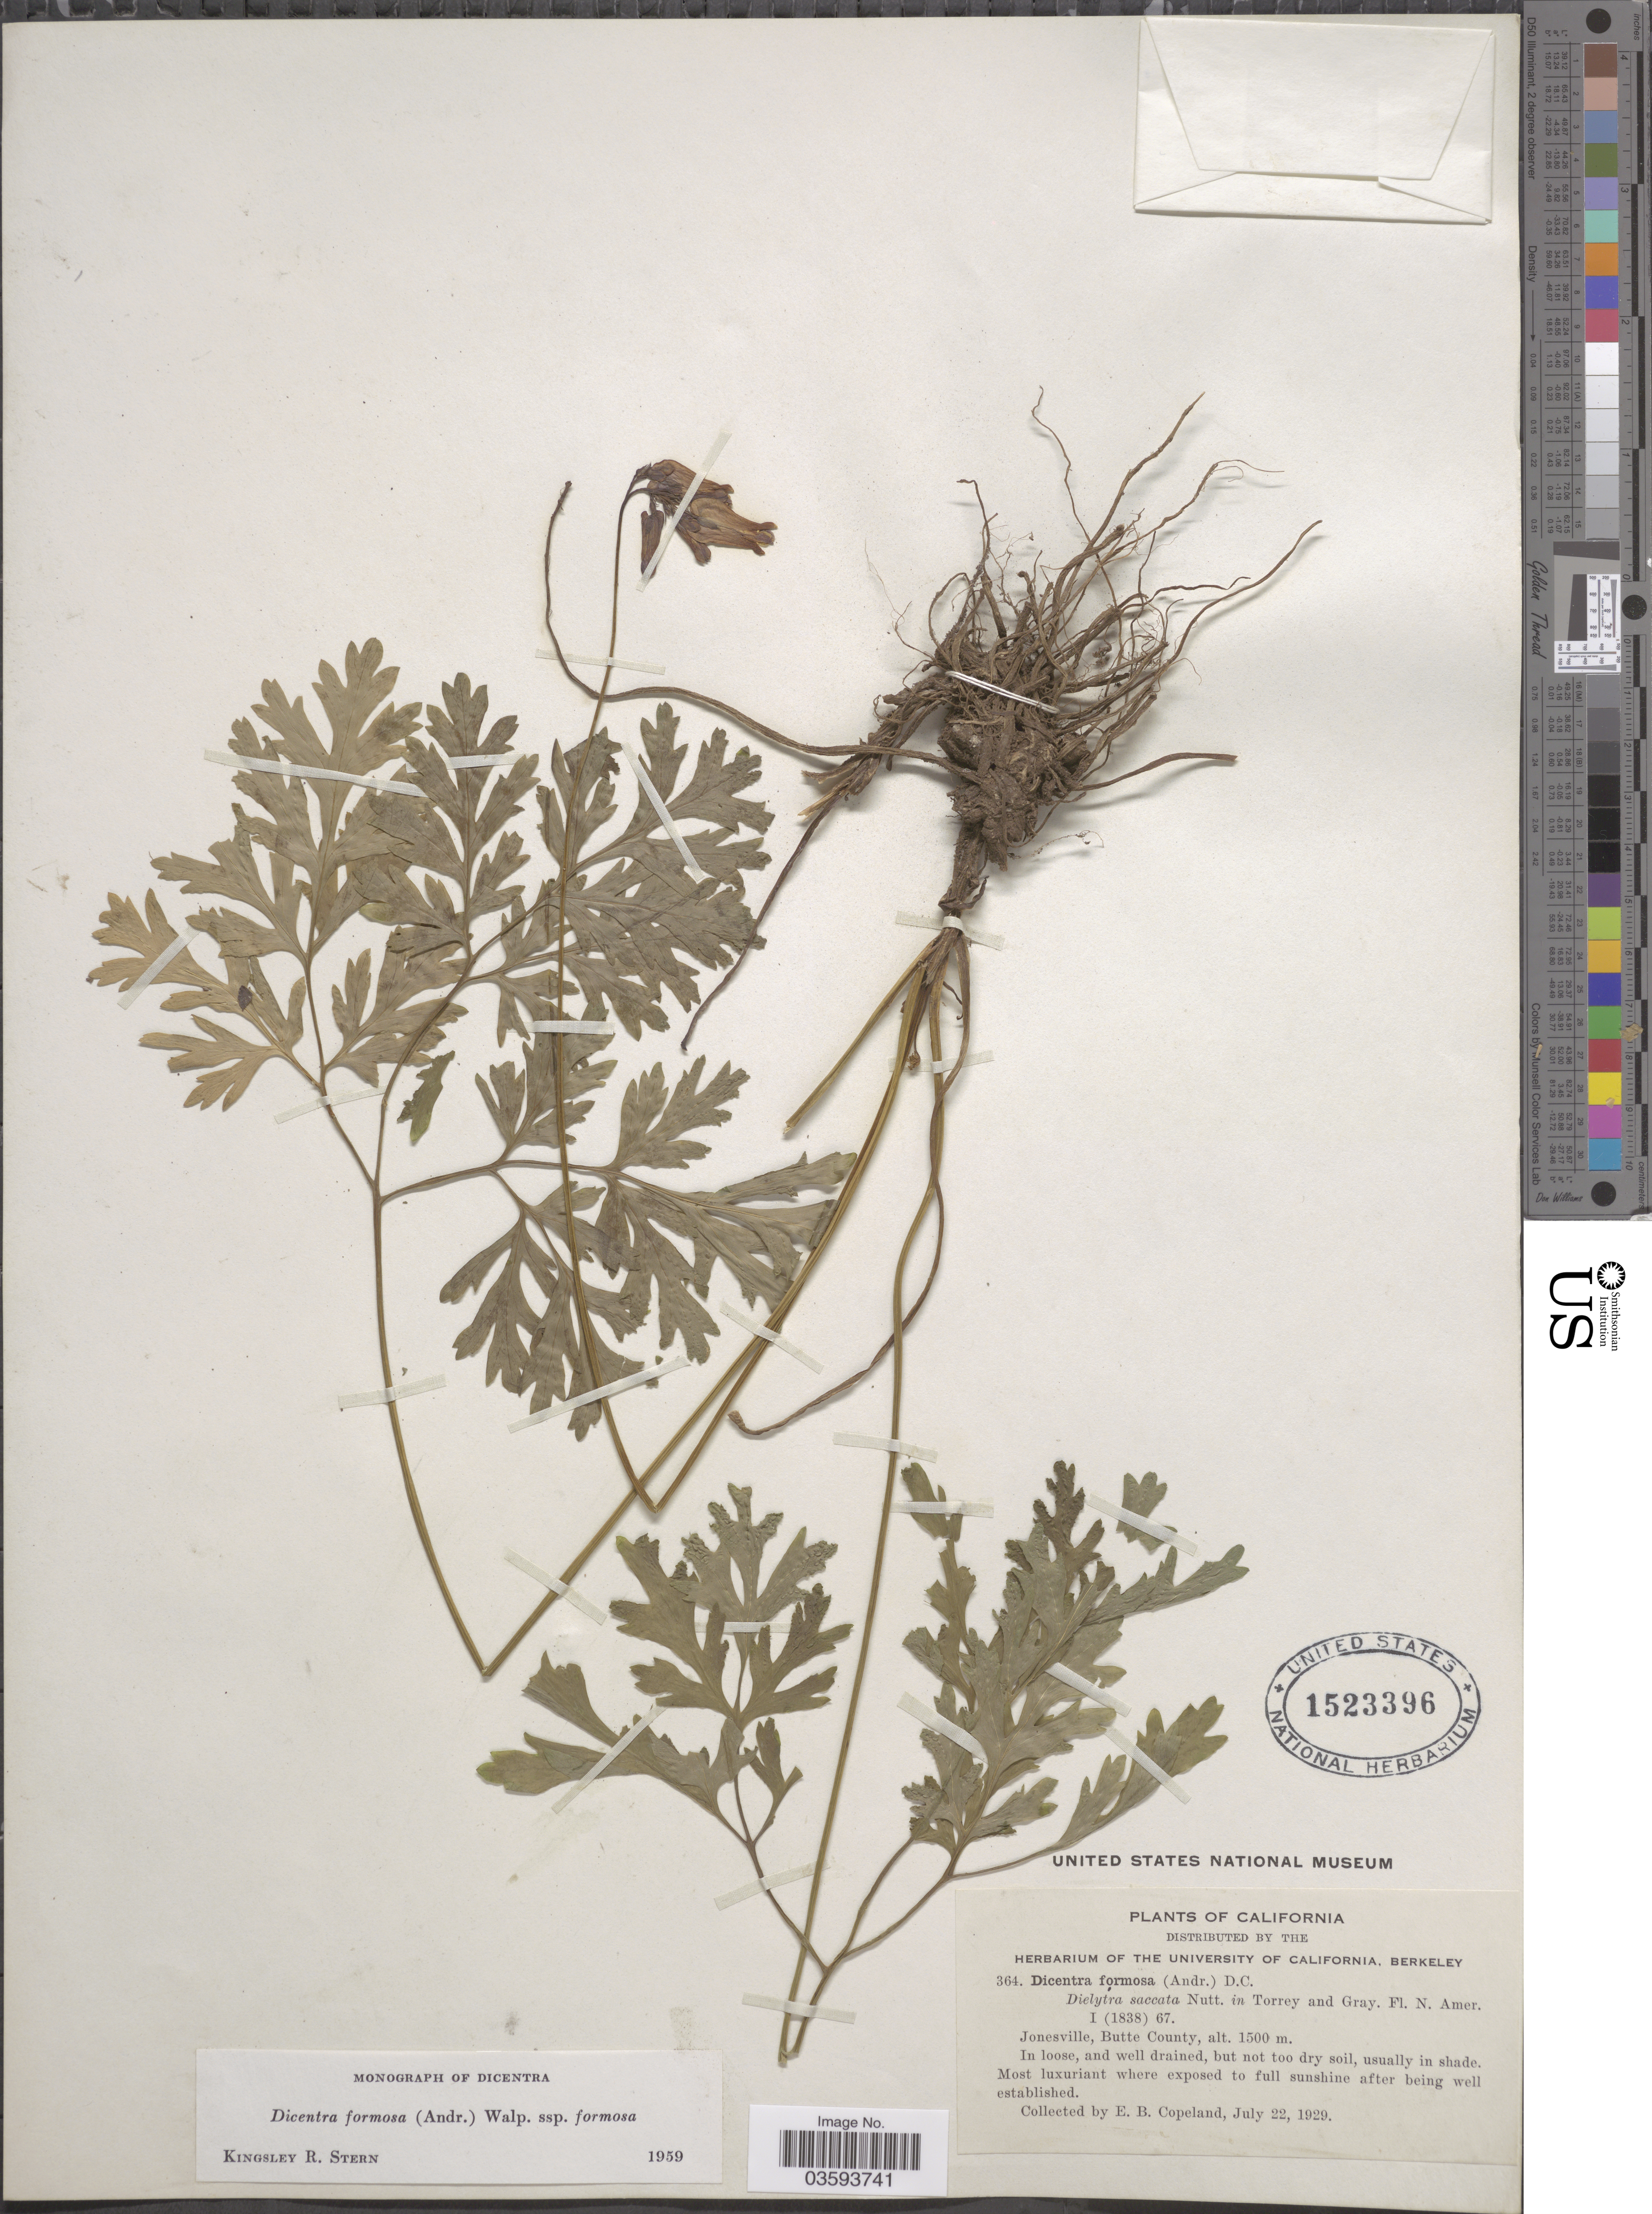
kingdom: Plantae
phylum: Tracheophyta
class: Magnoliopsida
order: Ranunculales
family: Papaveraceae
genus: Dicentra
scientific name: Dicentra formosa subsp. formosa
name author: (Haw.) Walp.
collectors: E. B. Copeland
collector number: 364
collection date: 1929-07-22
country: United States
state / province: California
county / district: Butte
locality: Jonesville, Butte County.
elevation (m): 1500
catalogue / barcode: US 1523396